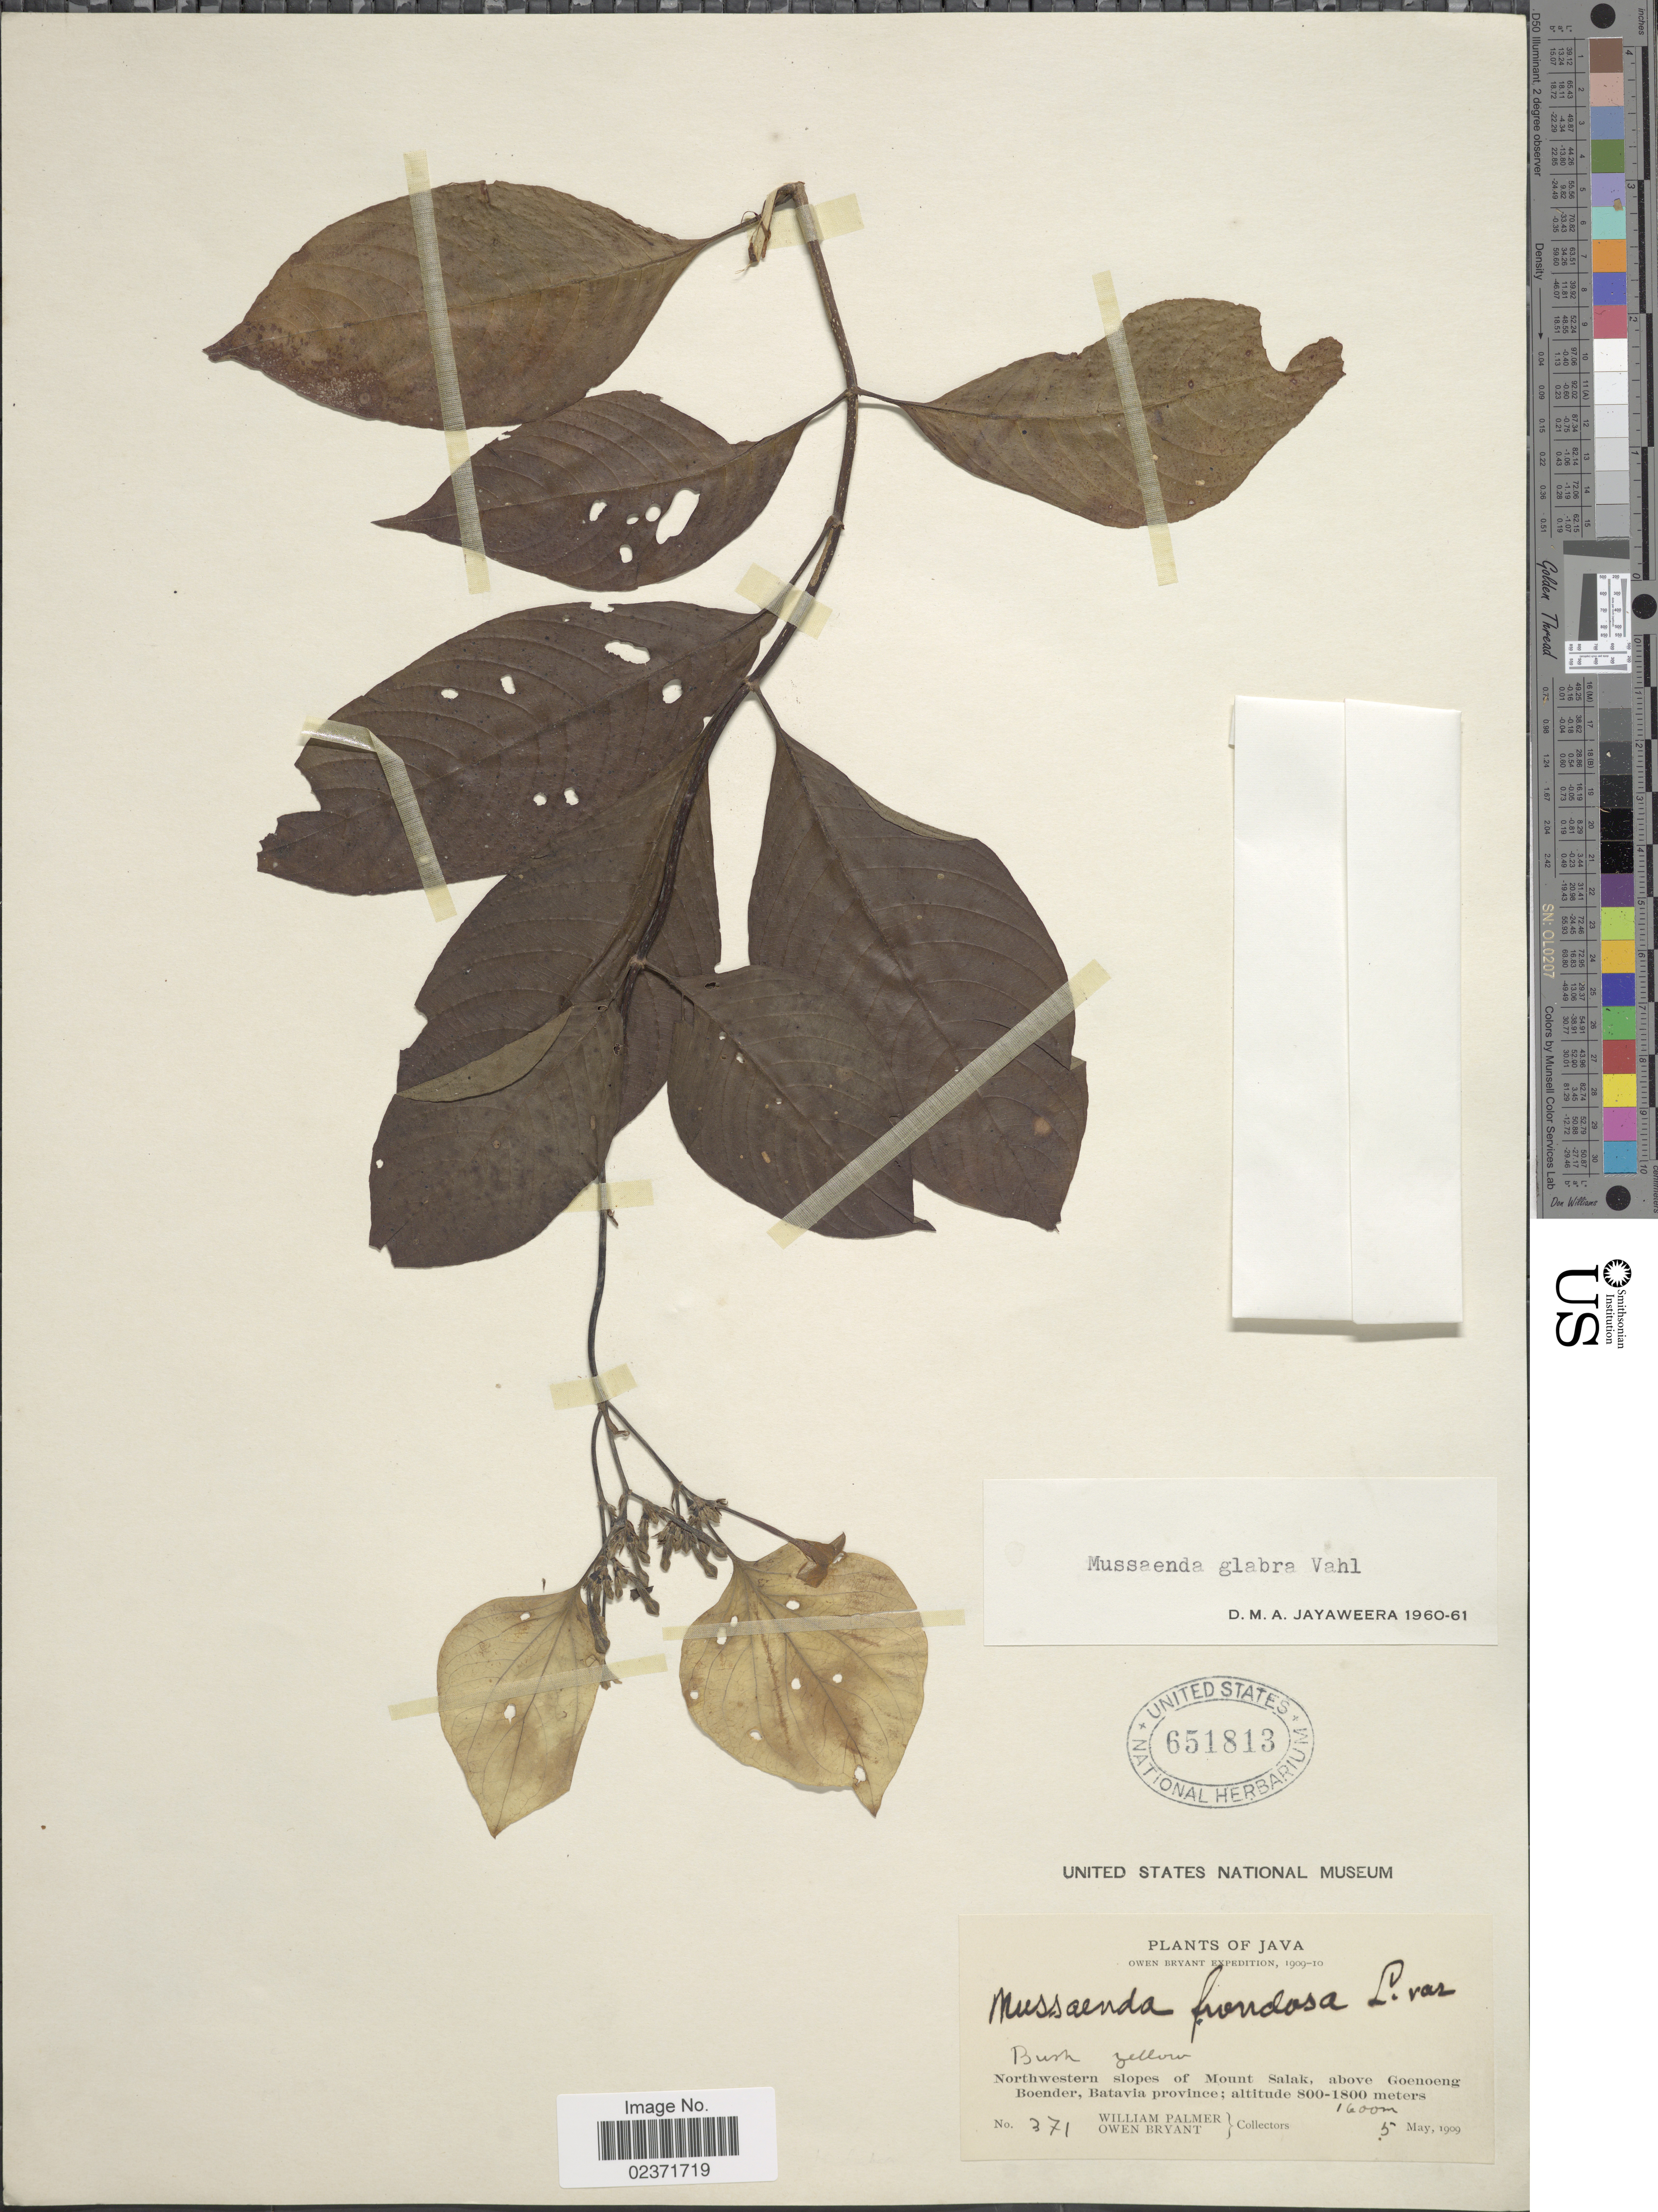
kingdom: Plantae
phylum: Tracheophyta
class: Magnoliopsida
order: Gentianales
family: Rubiaceae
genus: Mussaenda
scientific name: Mussaenda glabra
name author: Vahl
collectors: W. Palmer & O. Bryant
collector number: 371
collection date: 1909-05-05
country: Indonesia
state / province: Java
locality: Northwestern slopes of Mount Salak, above Goenoeng Boender, Batavia province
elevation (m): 1600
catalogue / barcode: US 651813